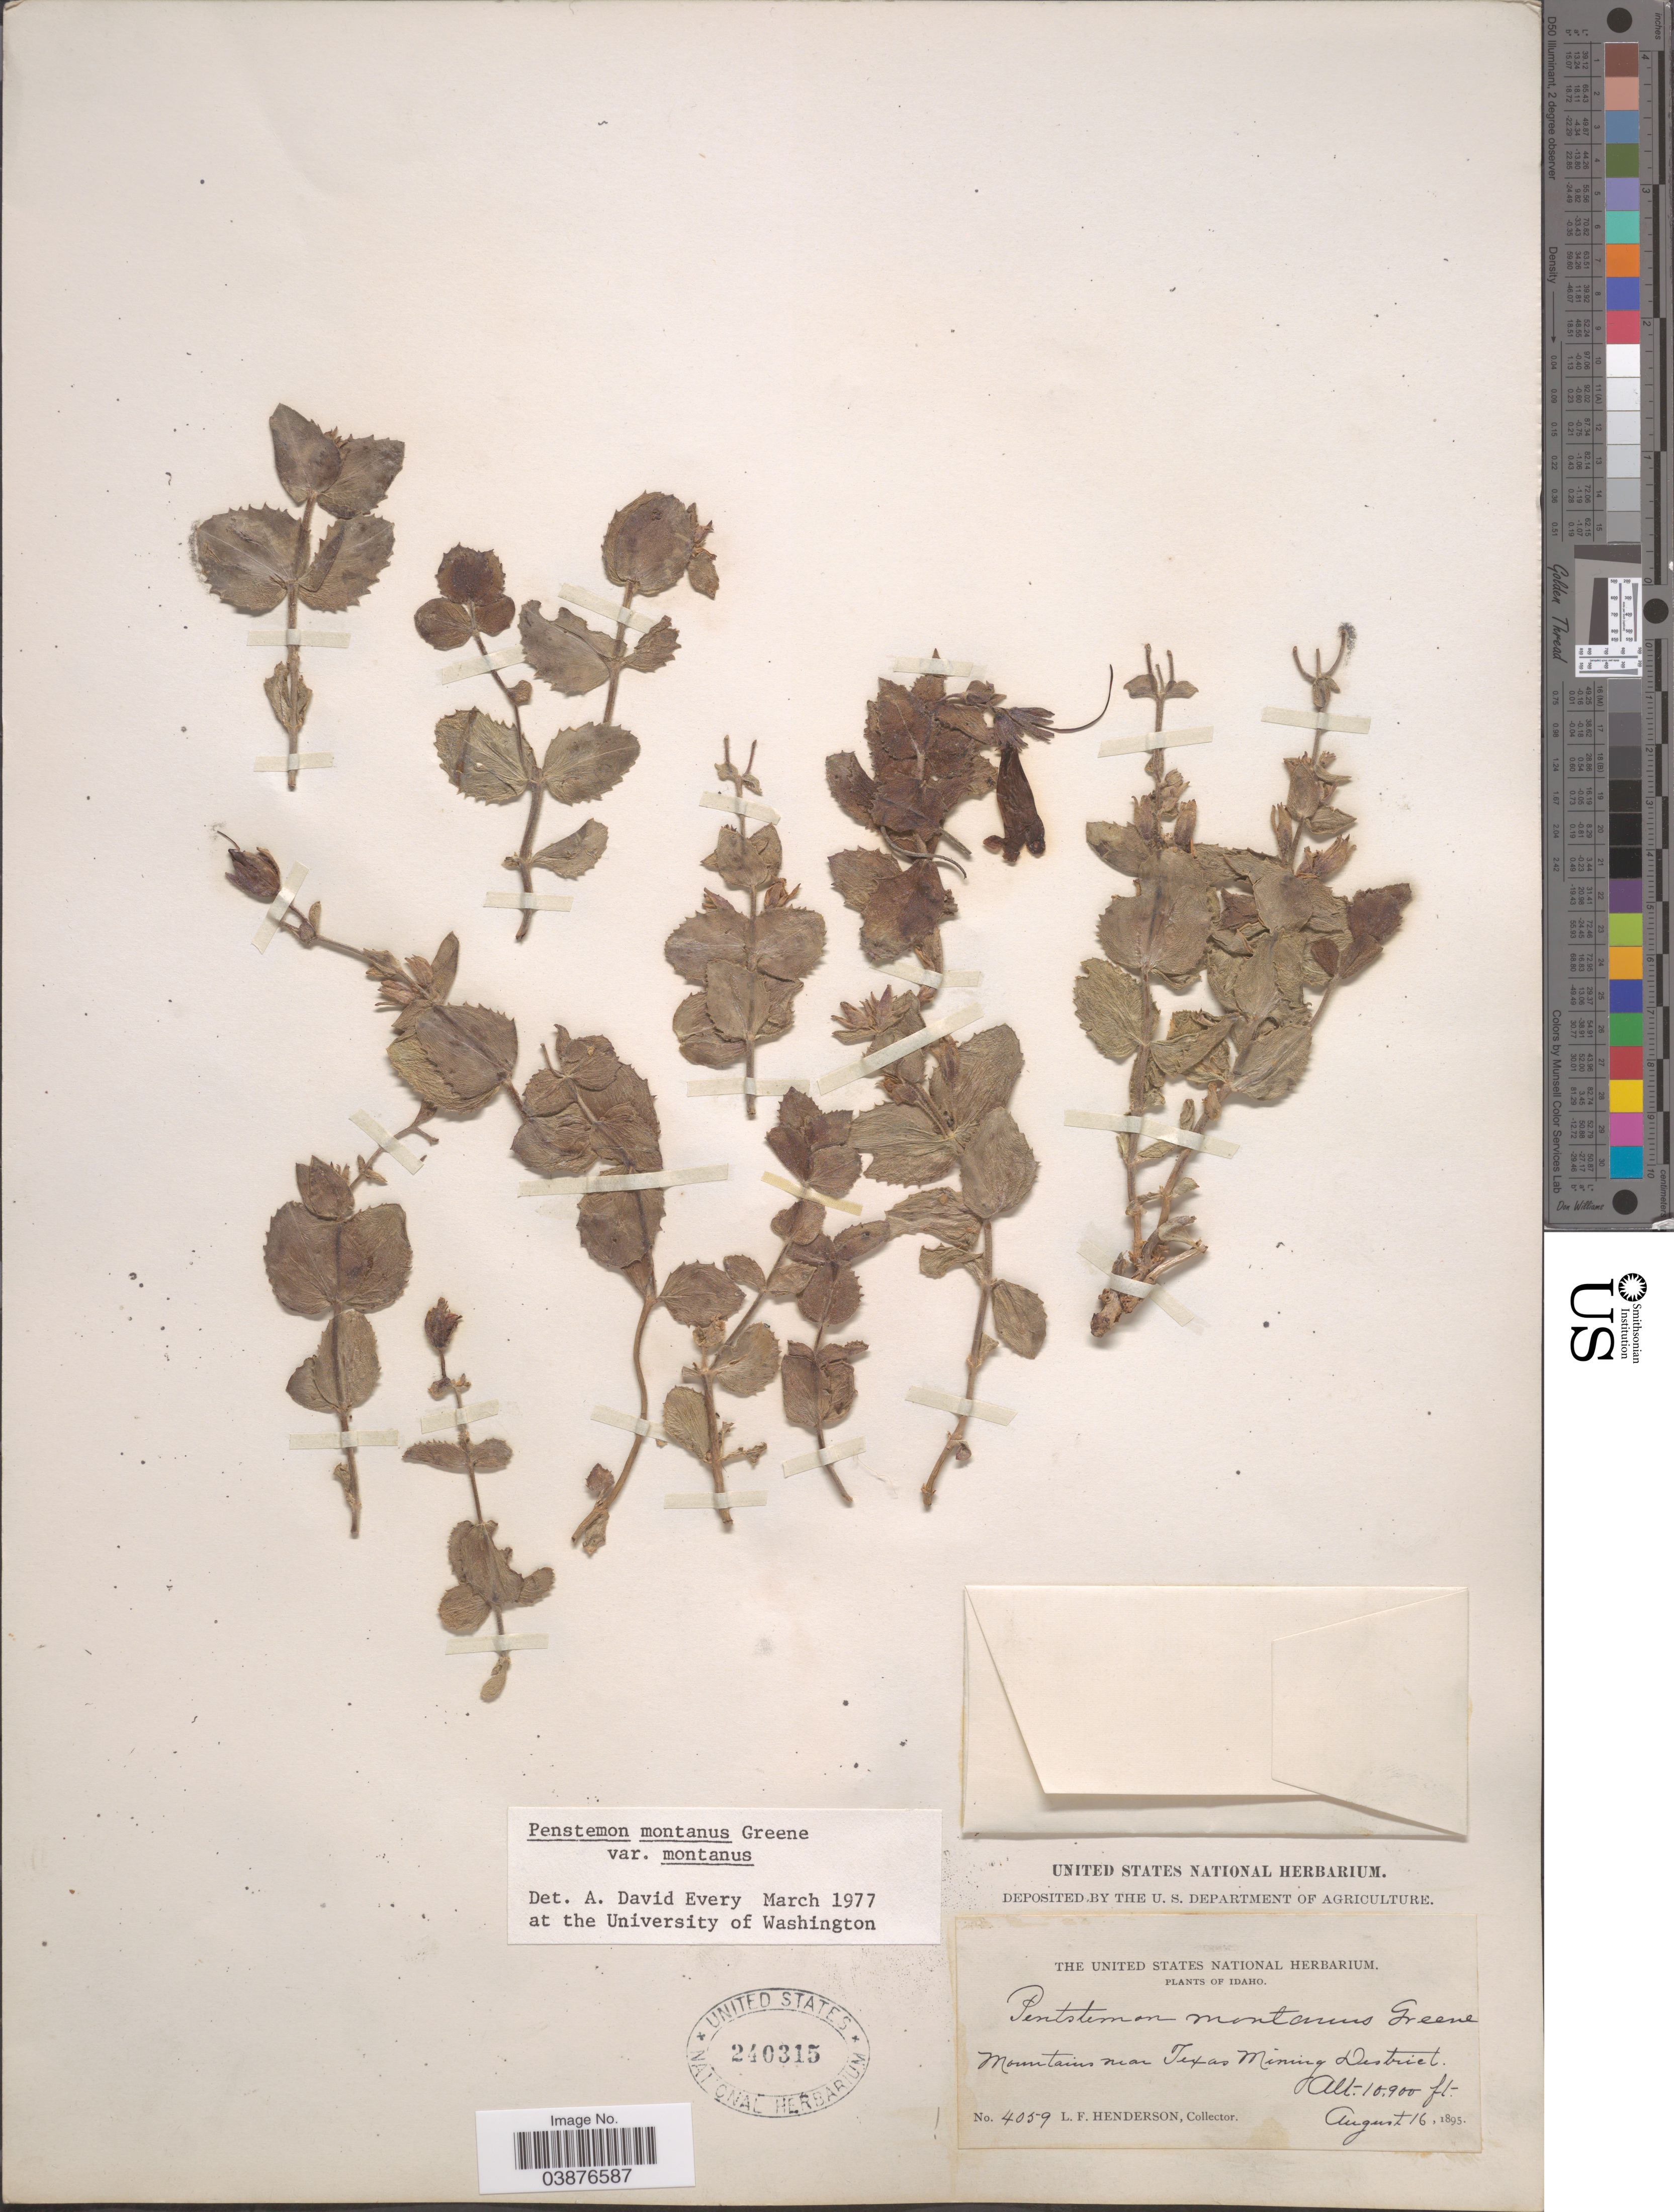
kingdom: Plantae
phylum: Tracheophyta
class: Magnoliopsida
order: Lamiales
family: Plantaginaceae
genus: Penstemon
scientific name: Penstemon montanus var. montanus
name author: Greene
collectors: L. Henderson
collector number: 4059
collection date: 1895-08-16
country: United States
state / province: Idaho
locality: Mountains near Texas Mining District.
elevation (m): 3322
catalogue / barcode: US 240315